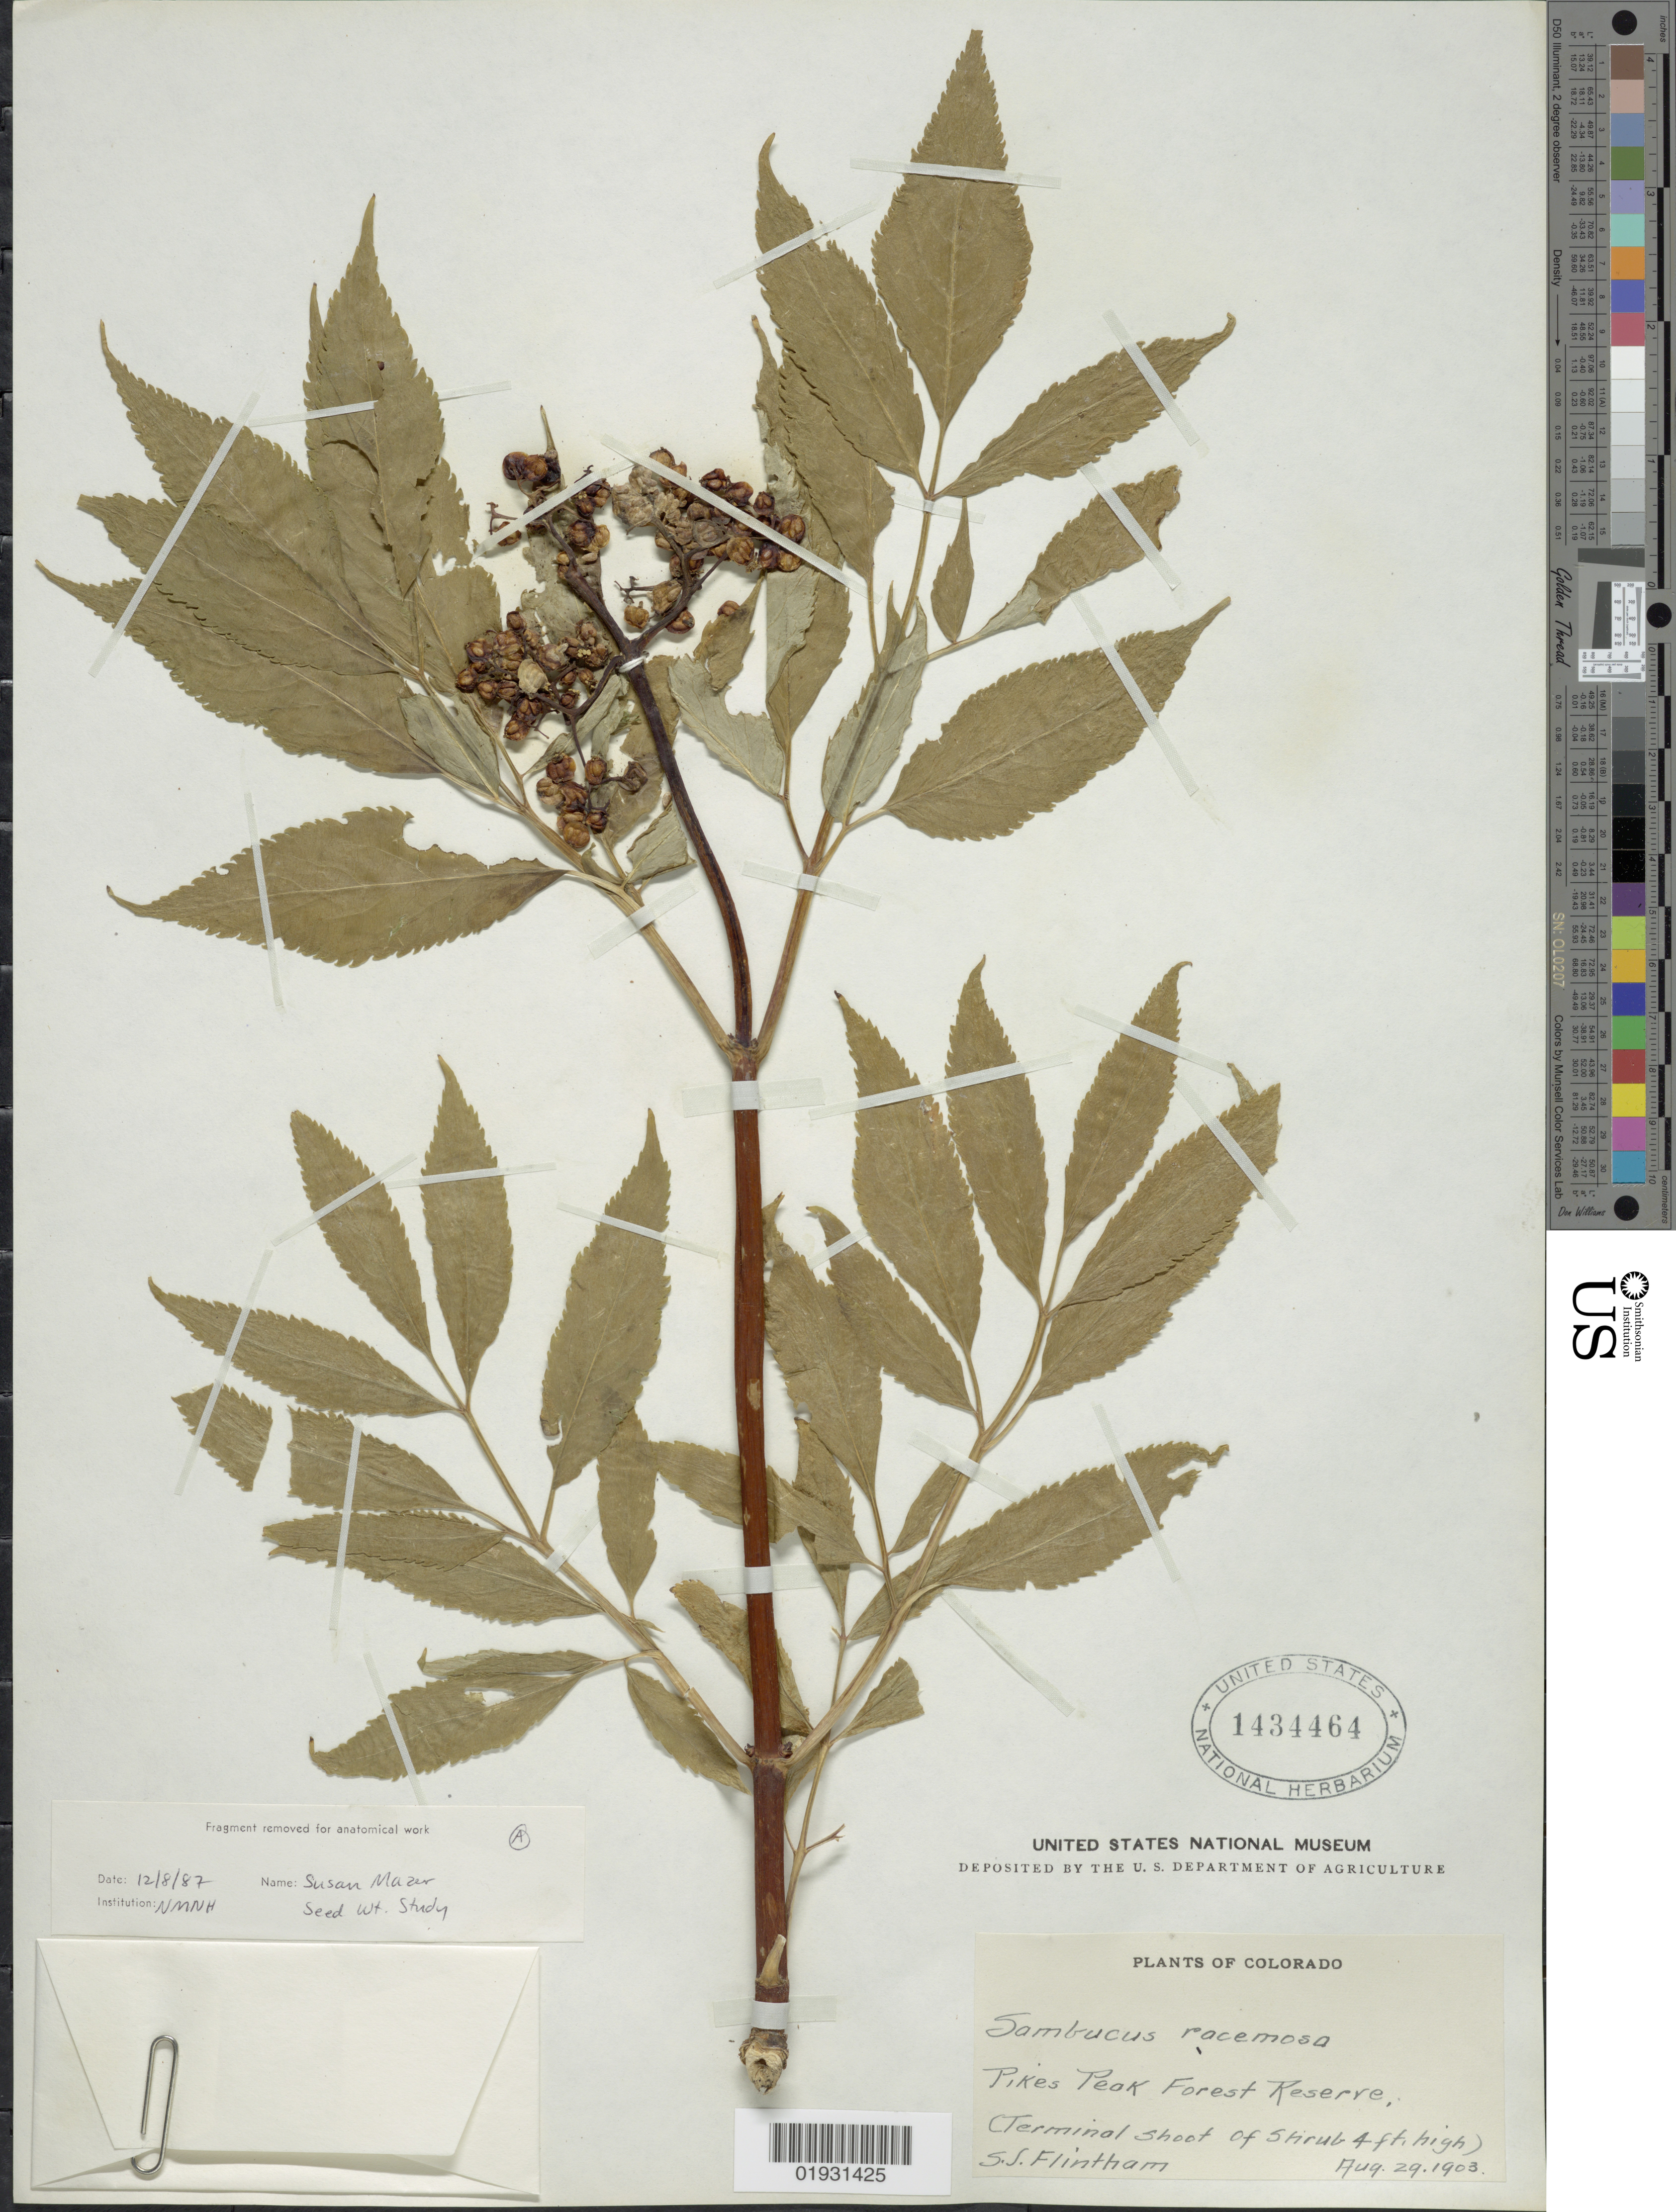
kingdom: Plantae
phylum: Tracheophyta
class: Magnoliopsida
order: Dipsacales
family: Viburnaceae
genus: Sambucus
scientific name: Sambucus racemosa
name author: L.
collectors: S. Flintham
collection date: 1903-08-29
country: United States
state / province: Colorado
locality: Pikes Peak Forest Reserve.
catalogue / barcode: US 1434464